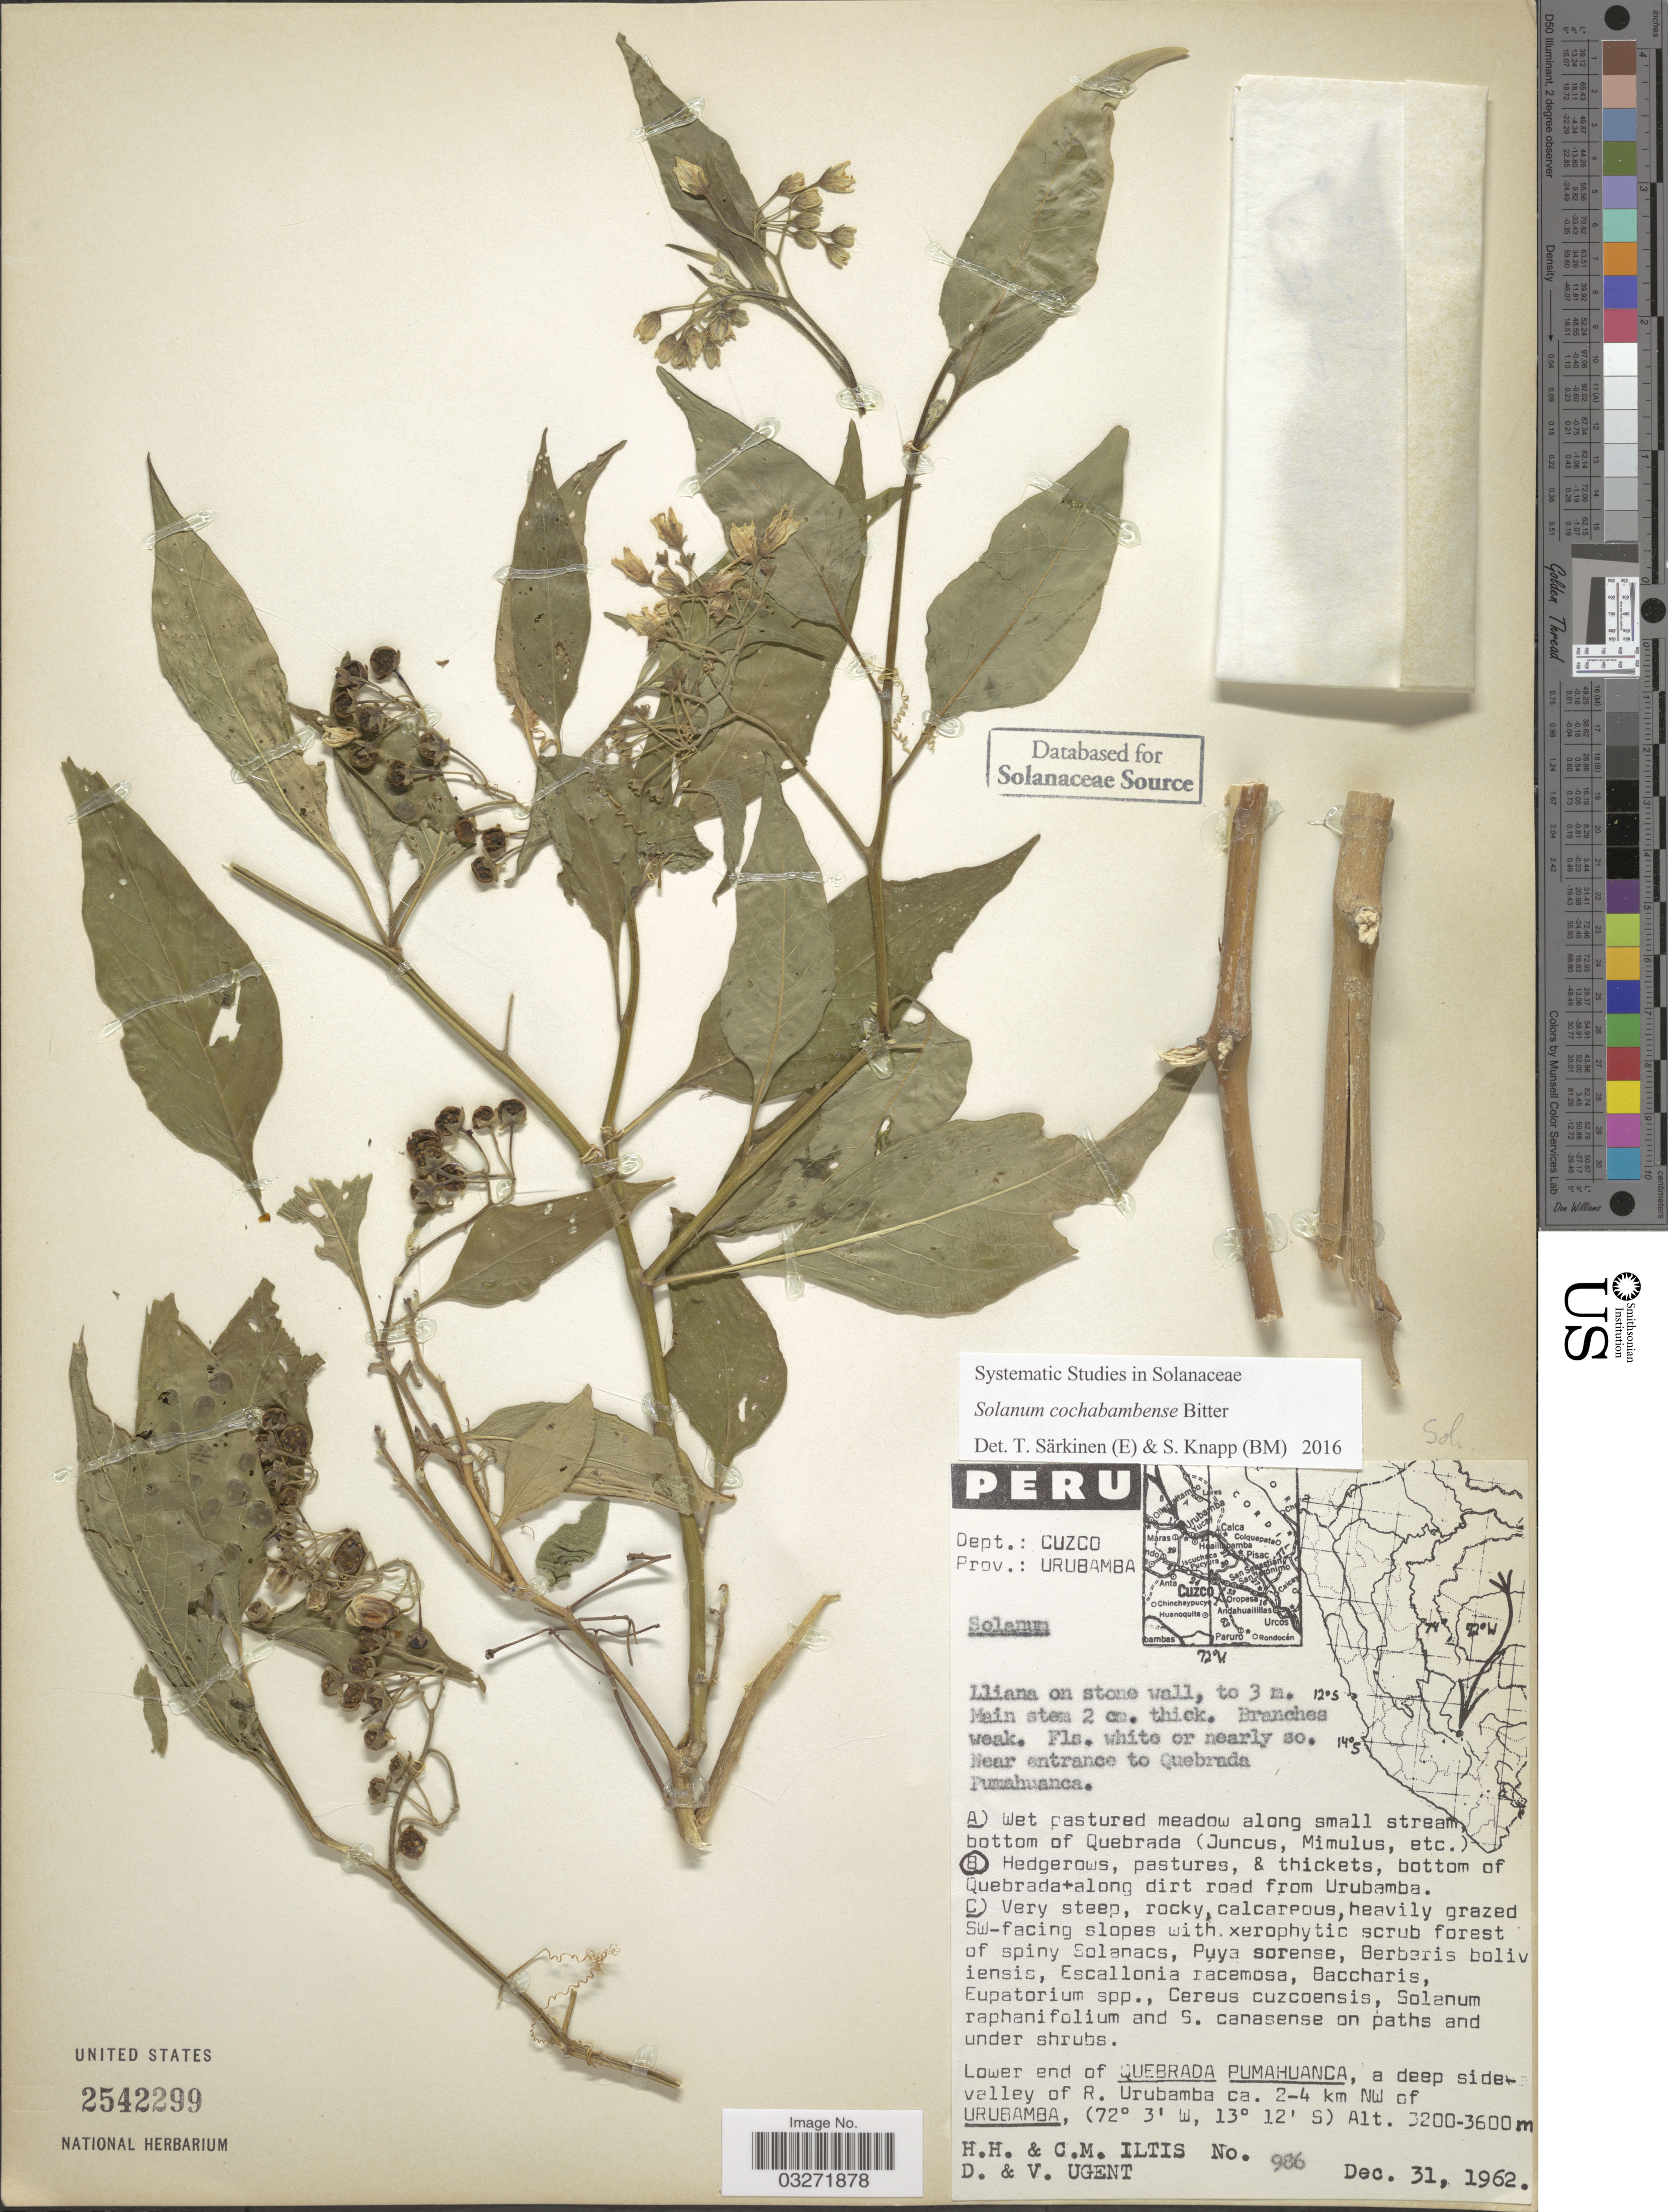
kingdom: Plantae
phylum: Tracheophyta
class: Magnoliopsida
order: Solanales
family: Solanaceae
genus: Solanum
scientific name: Solanum cochabambense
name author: Bitter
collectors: H. H. Iltis, C. M Iltis, D. Ugent & V. Ugent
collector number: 986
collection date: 1962-12-31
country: Peru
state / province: Cusco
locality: Dept.: Cuzco. Prov.: Urubamba. Hedgerows, pastures, & thickets, bottom of Quebrada+along dirt road from Urubamba. Lower end of Quebrada Pumahuanca, a deep side valley of R. Urubamba ca. 2-4 km NW of Urubamba.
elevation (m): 3200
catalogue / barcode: US 2542299